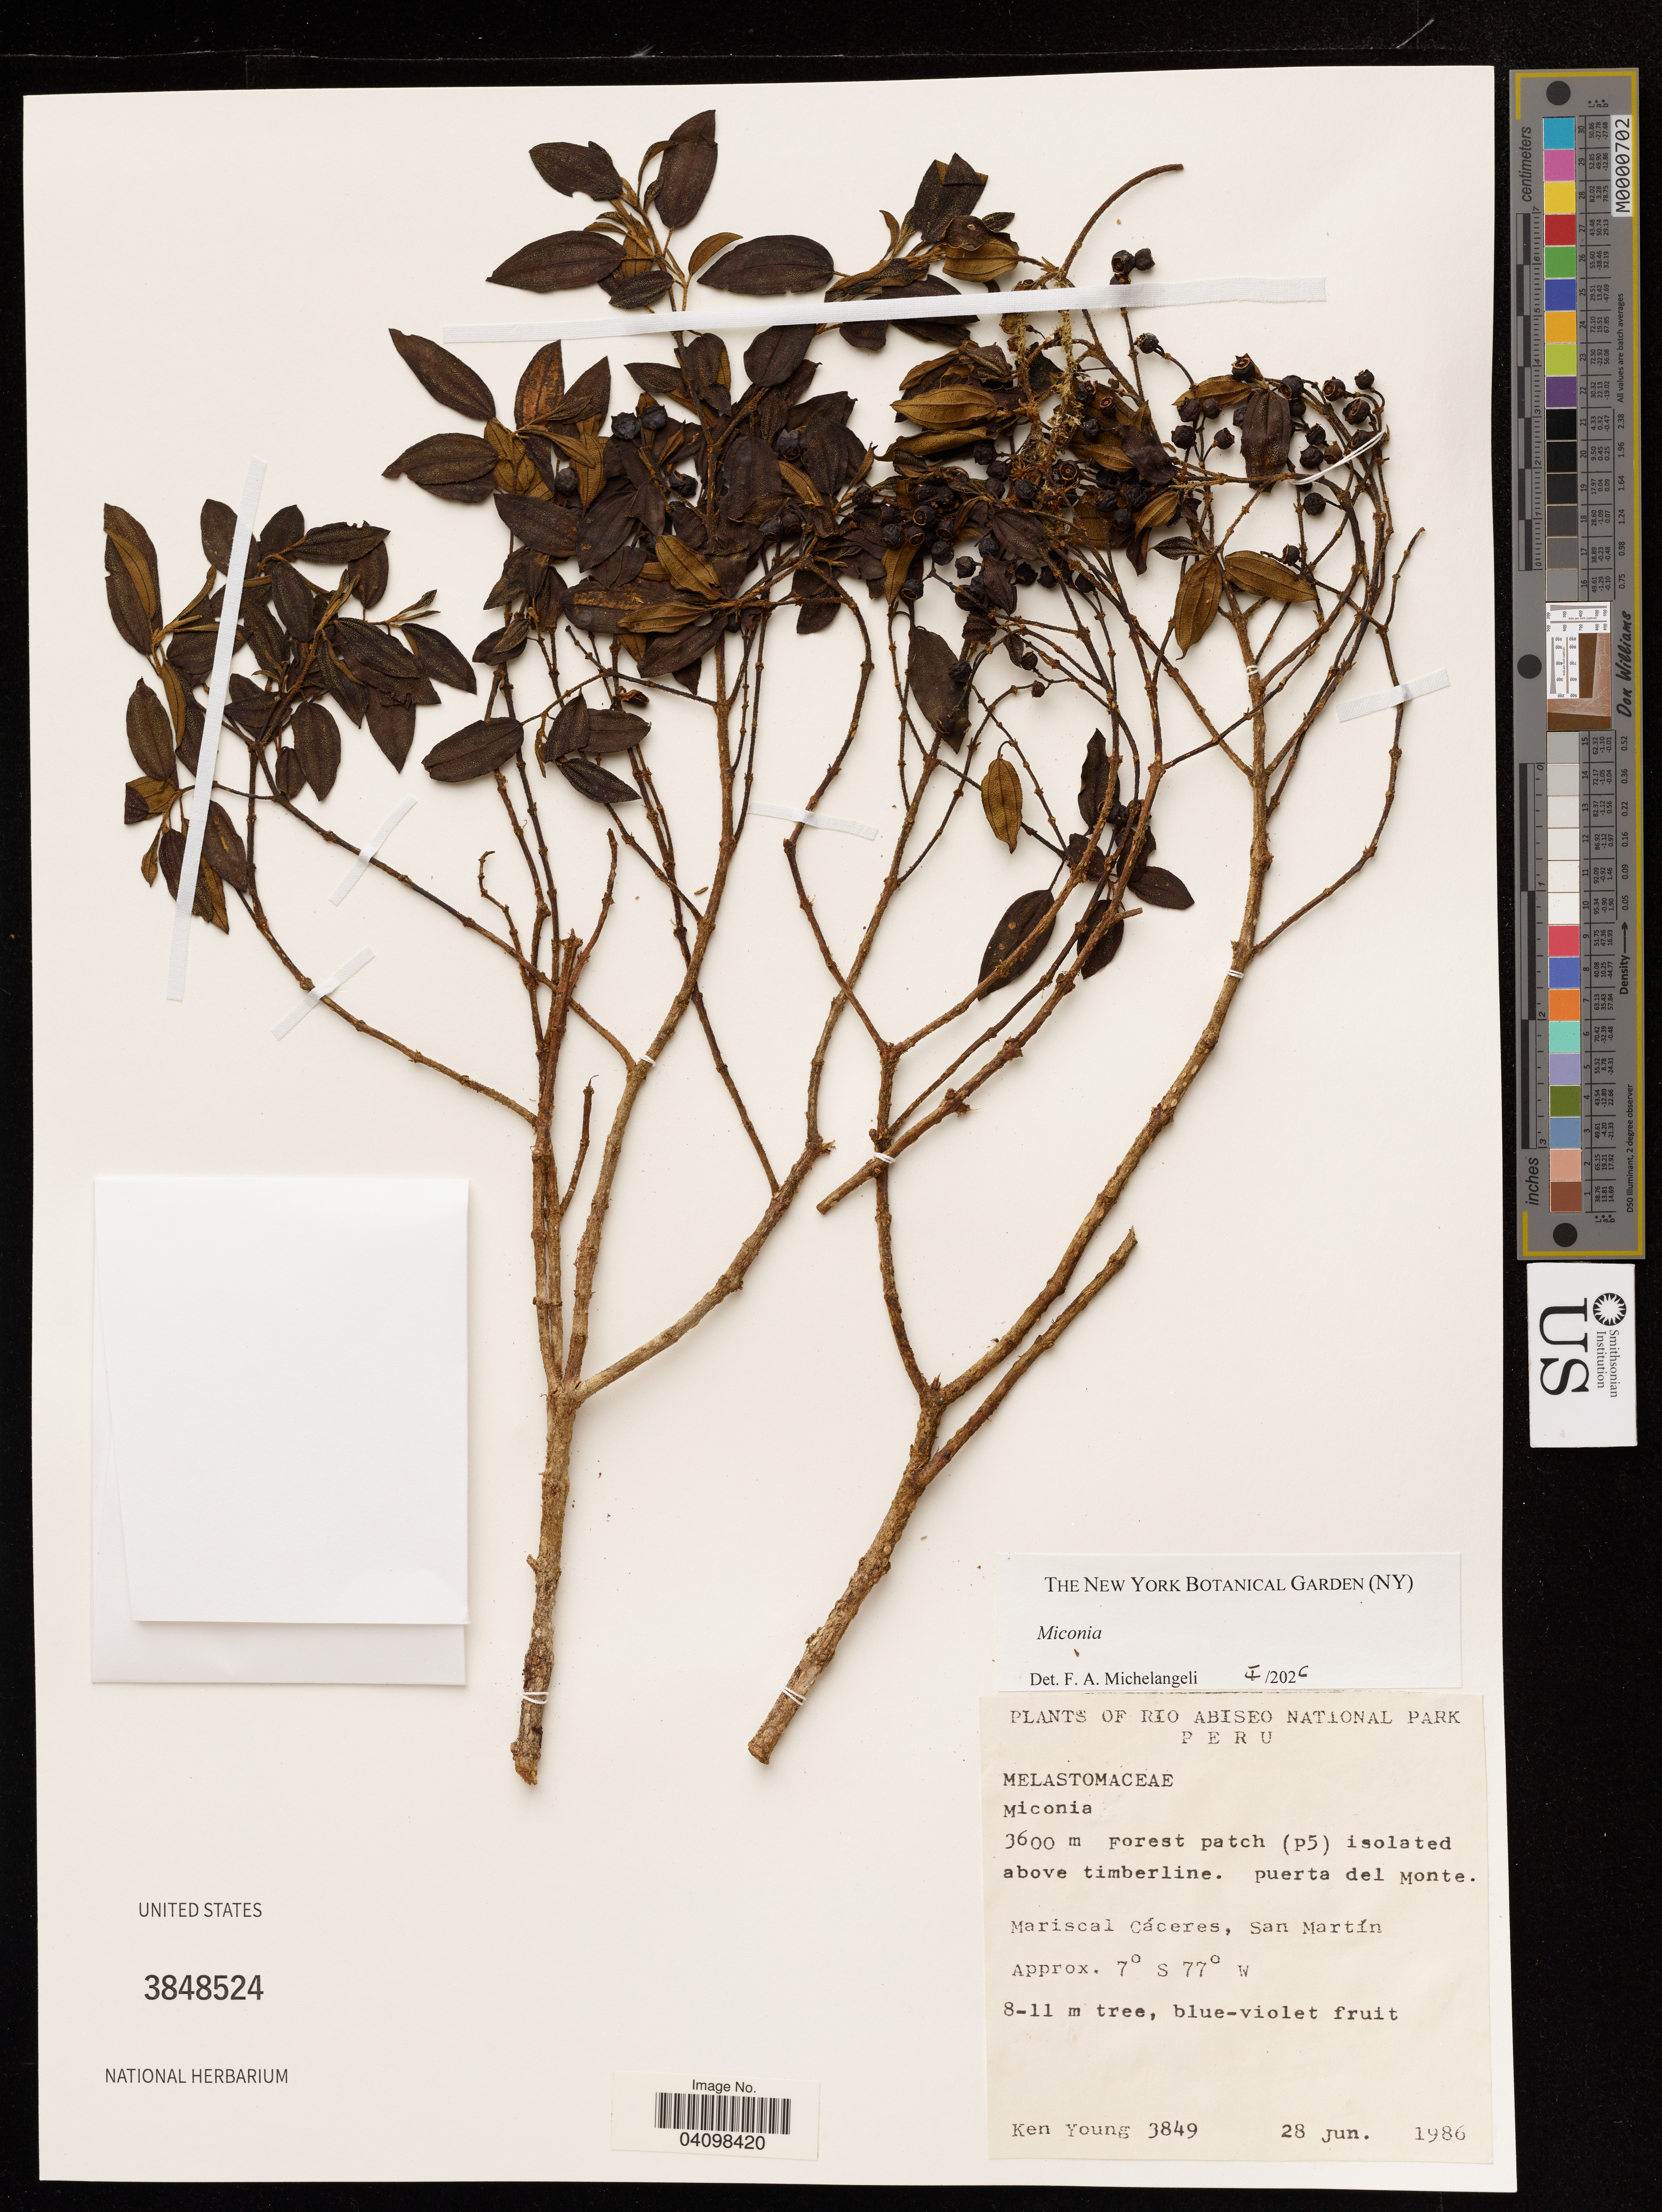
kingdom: Plantae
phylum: Tracheophyta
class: Magnoliopsida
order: Myrtales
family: Melastomataceae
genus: Miconia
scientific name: Miconia sp.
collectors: K. Young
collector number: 3849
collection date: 1986-06-28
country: Peru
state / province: San Martin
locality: Puerta del Monte. Mariscal Cáceres.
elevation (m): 3600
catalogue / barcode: US 384524